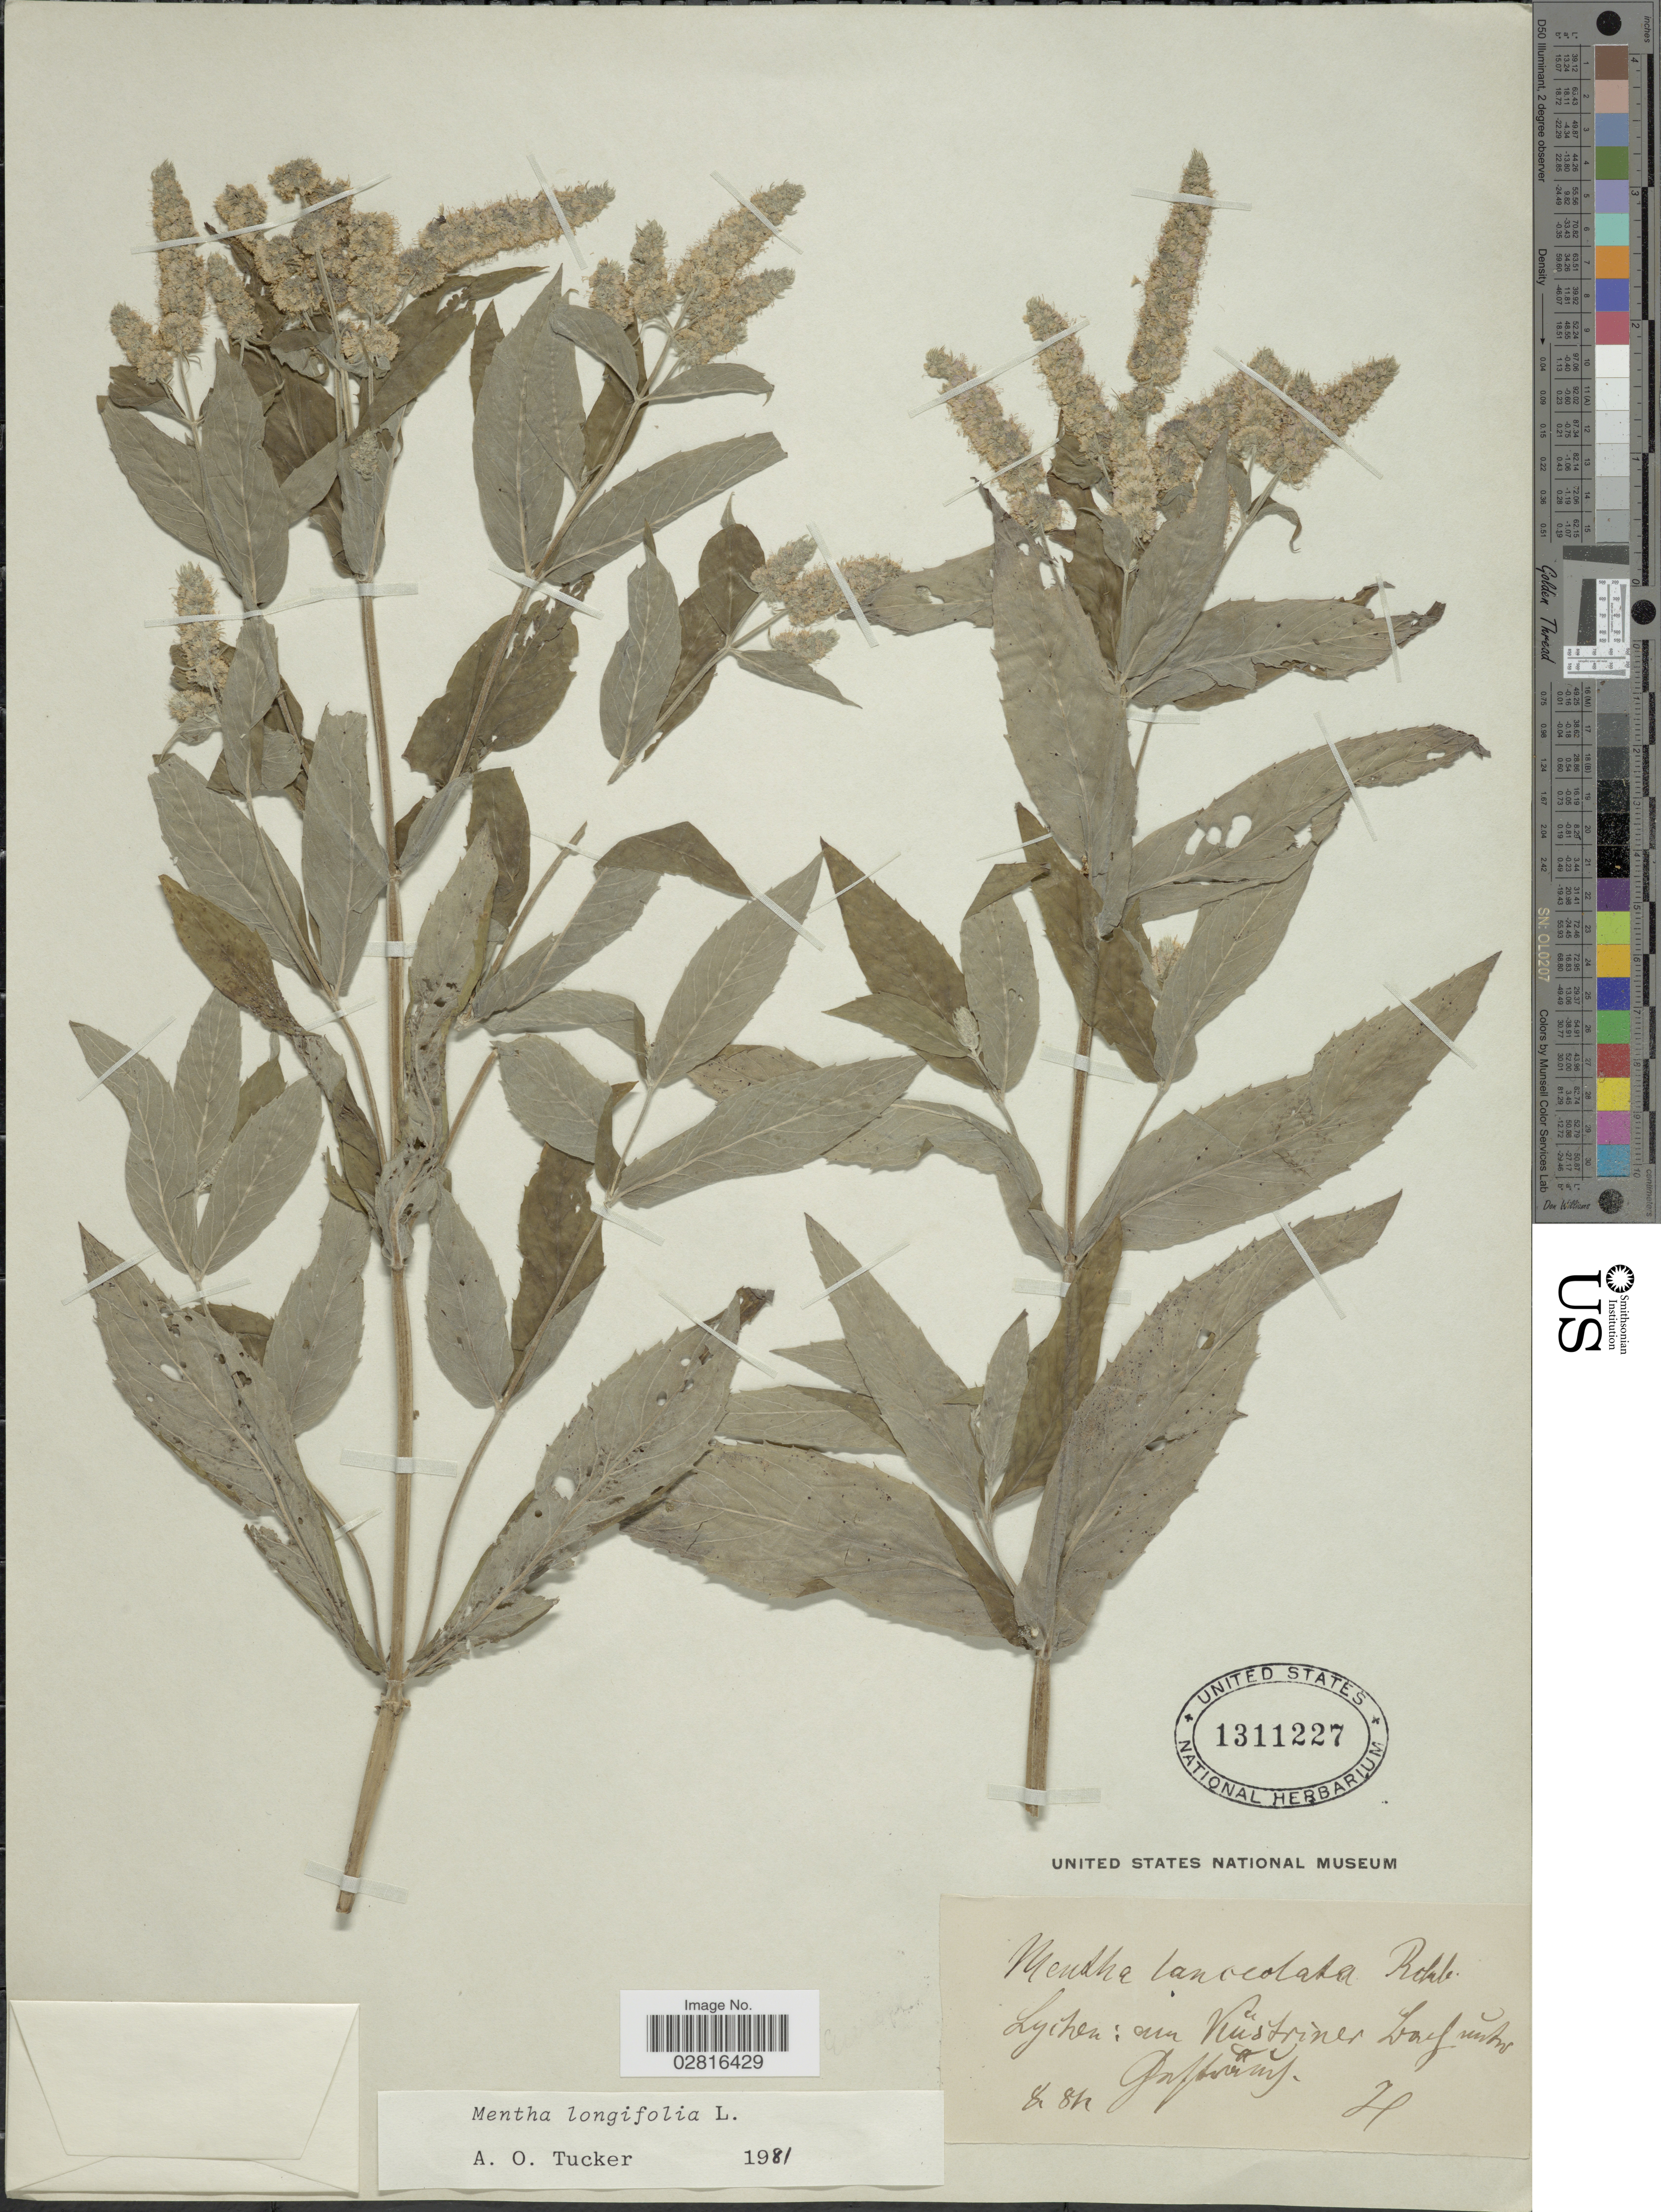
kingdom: Plantae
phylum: Tracheophyta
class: Magnoliopsida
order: Lamiales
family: Lamiaceae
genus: Mentha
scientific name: Mentha longifolia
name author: (L.) L.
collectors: H.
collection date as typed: Transcribed d/m/y: /8/84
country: Germany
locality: Lychen: am Küstriner Zaef [interpreted] untus [interpreted] Gafbourg [interpreted]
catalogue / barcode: US 1311227